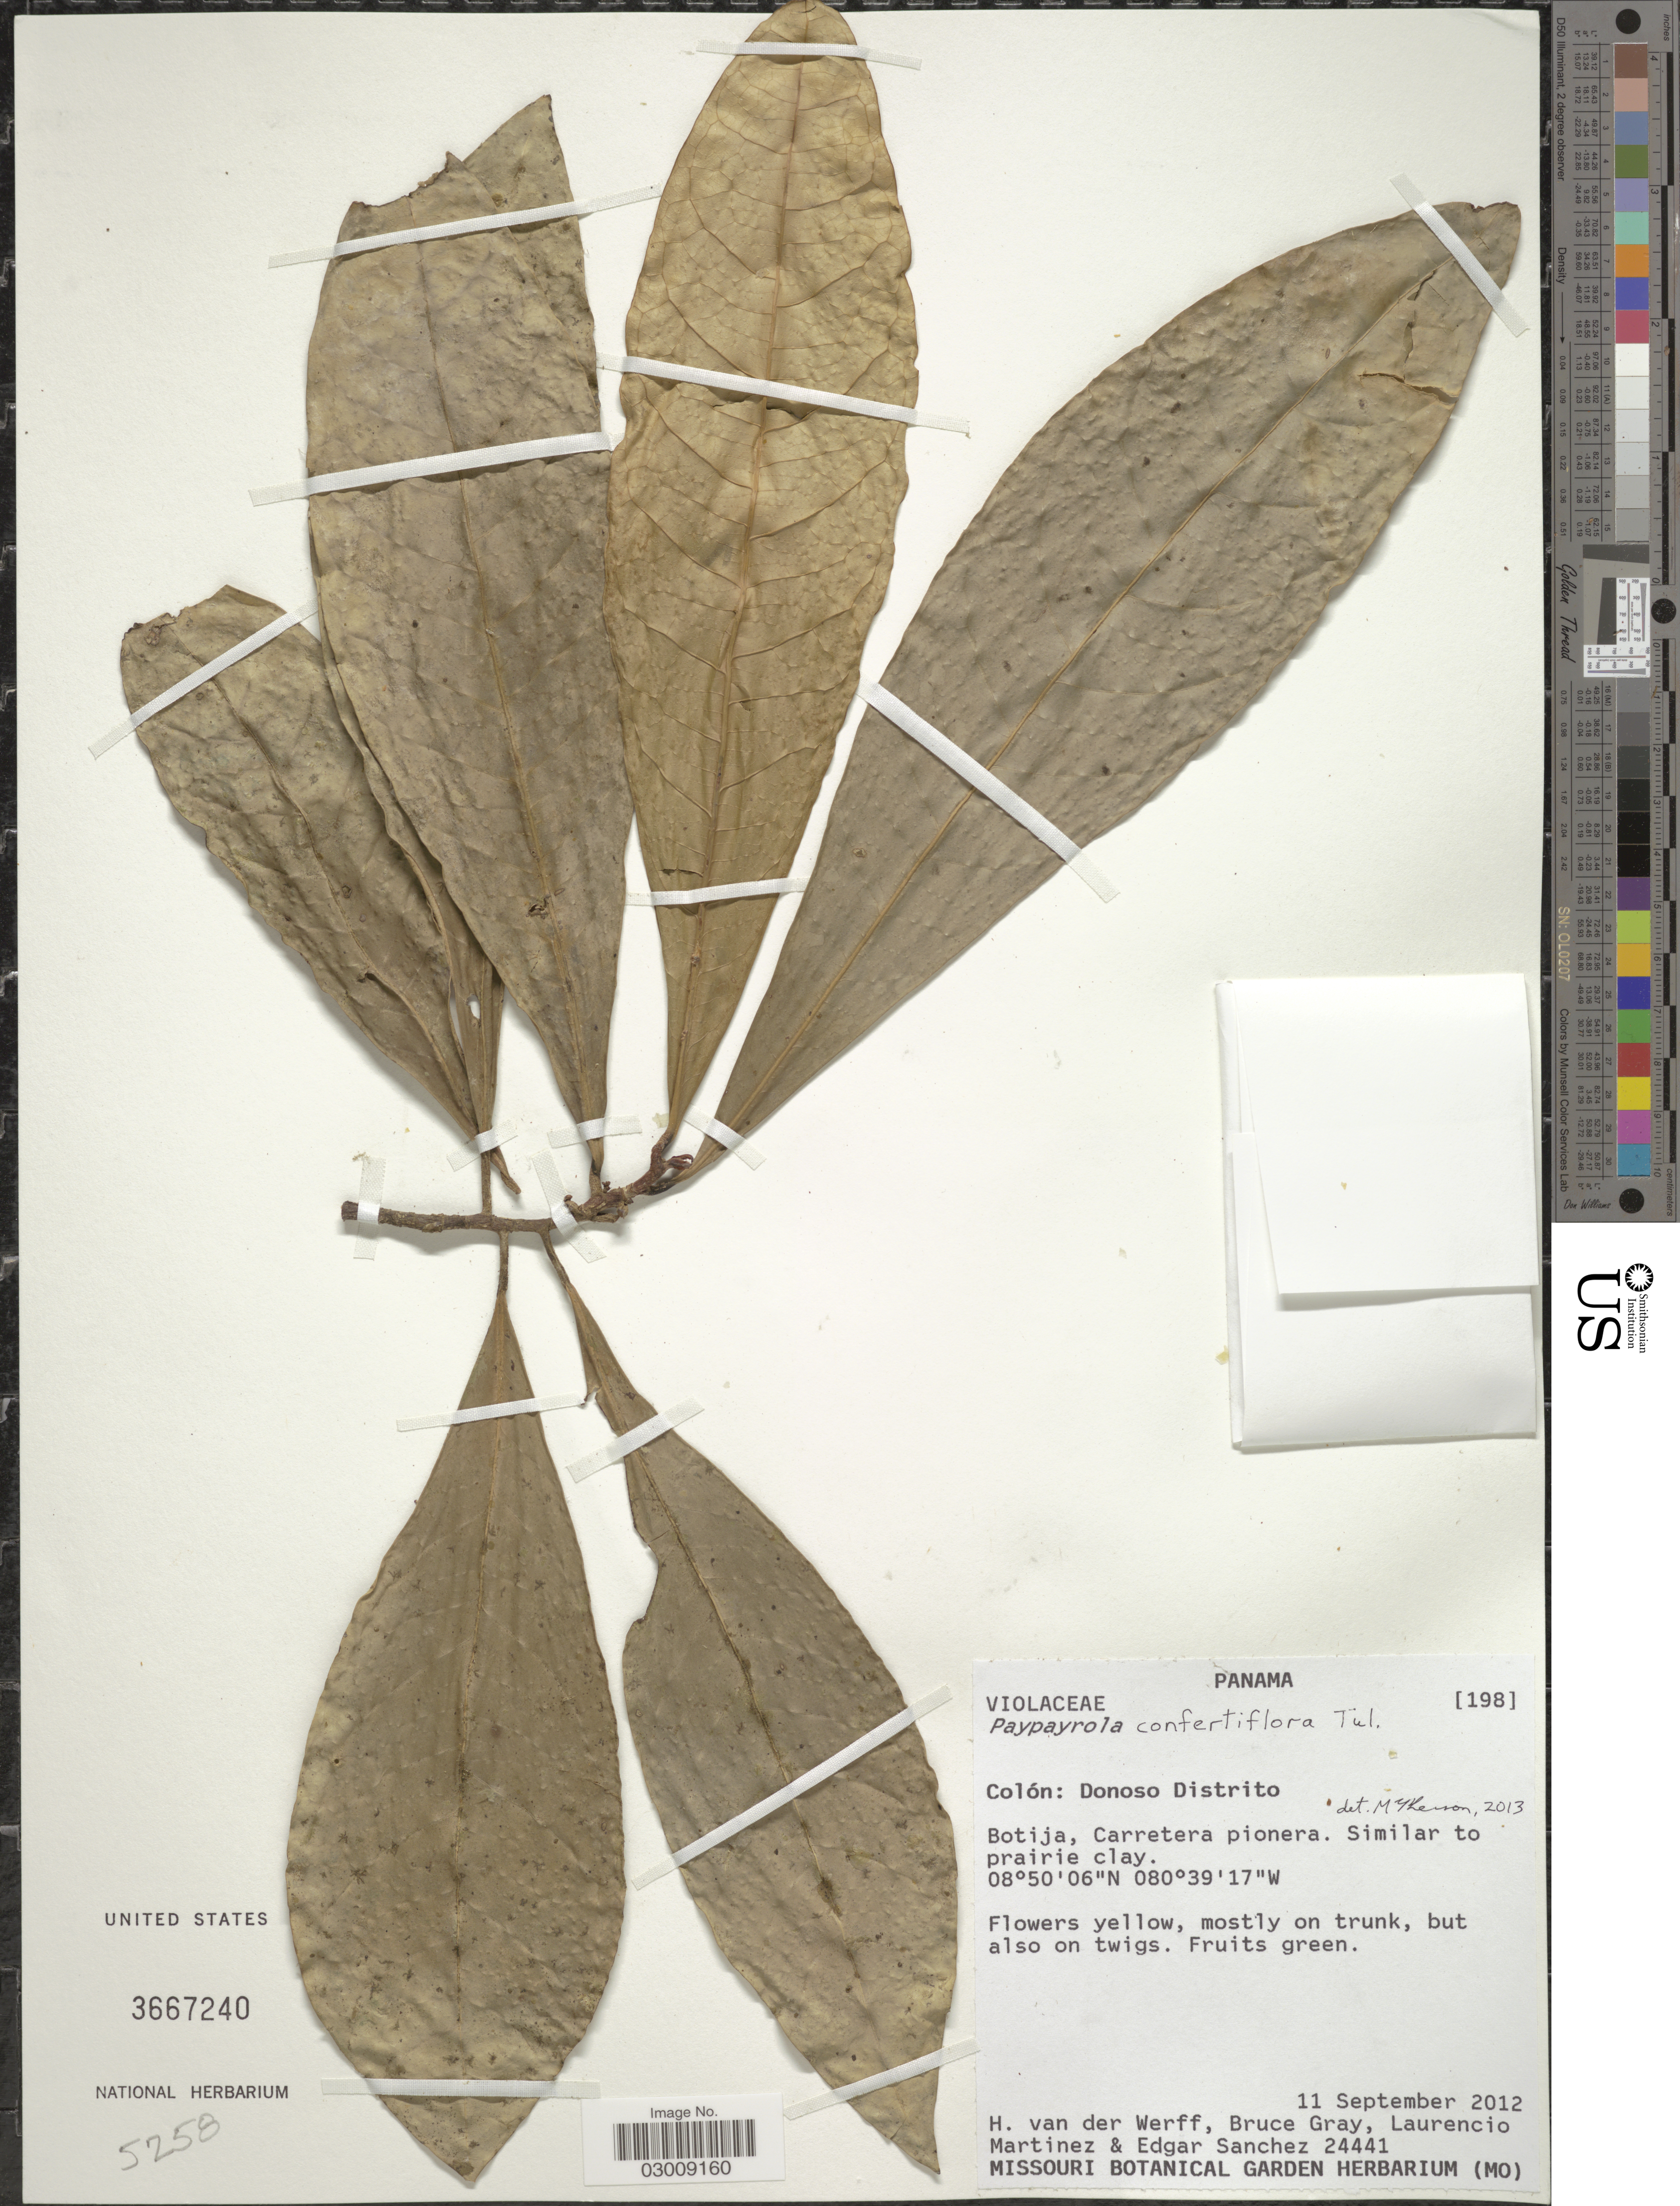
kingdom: Plantae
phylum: Tracheophyta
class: Magnoliopsida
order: Malpighiales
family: Violaceae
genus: Paypayrola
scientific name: Paypayrola confertiflora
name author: Tul.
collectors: H. van der Werff, B. Gray, L. Martinez & E. Sanchez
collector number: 24441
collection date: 2012-09-11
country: Panama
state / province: Colón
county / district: Donoso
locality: Donoso Distrito. Botija, Carretera pionera. Similar to prairie clay.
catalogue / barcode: US 3667240